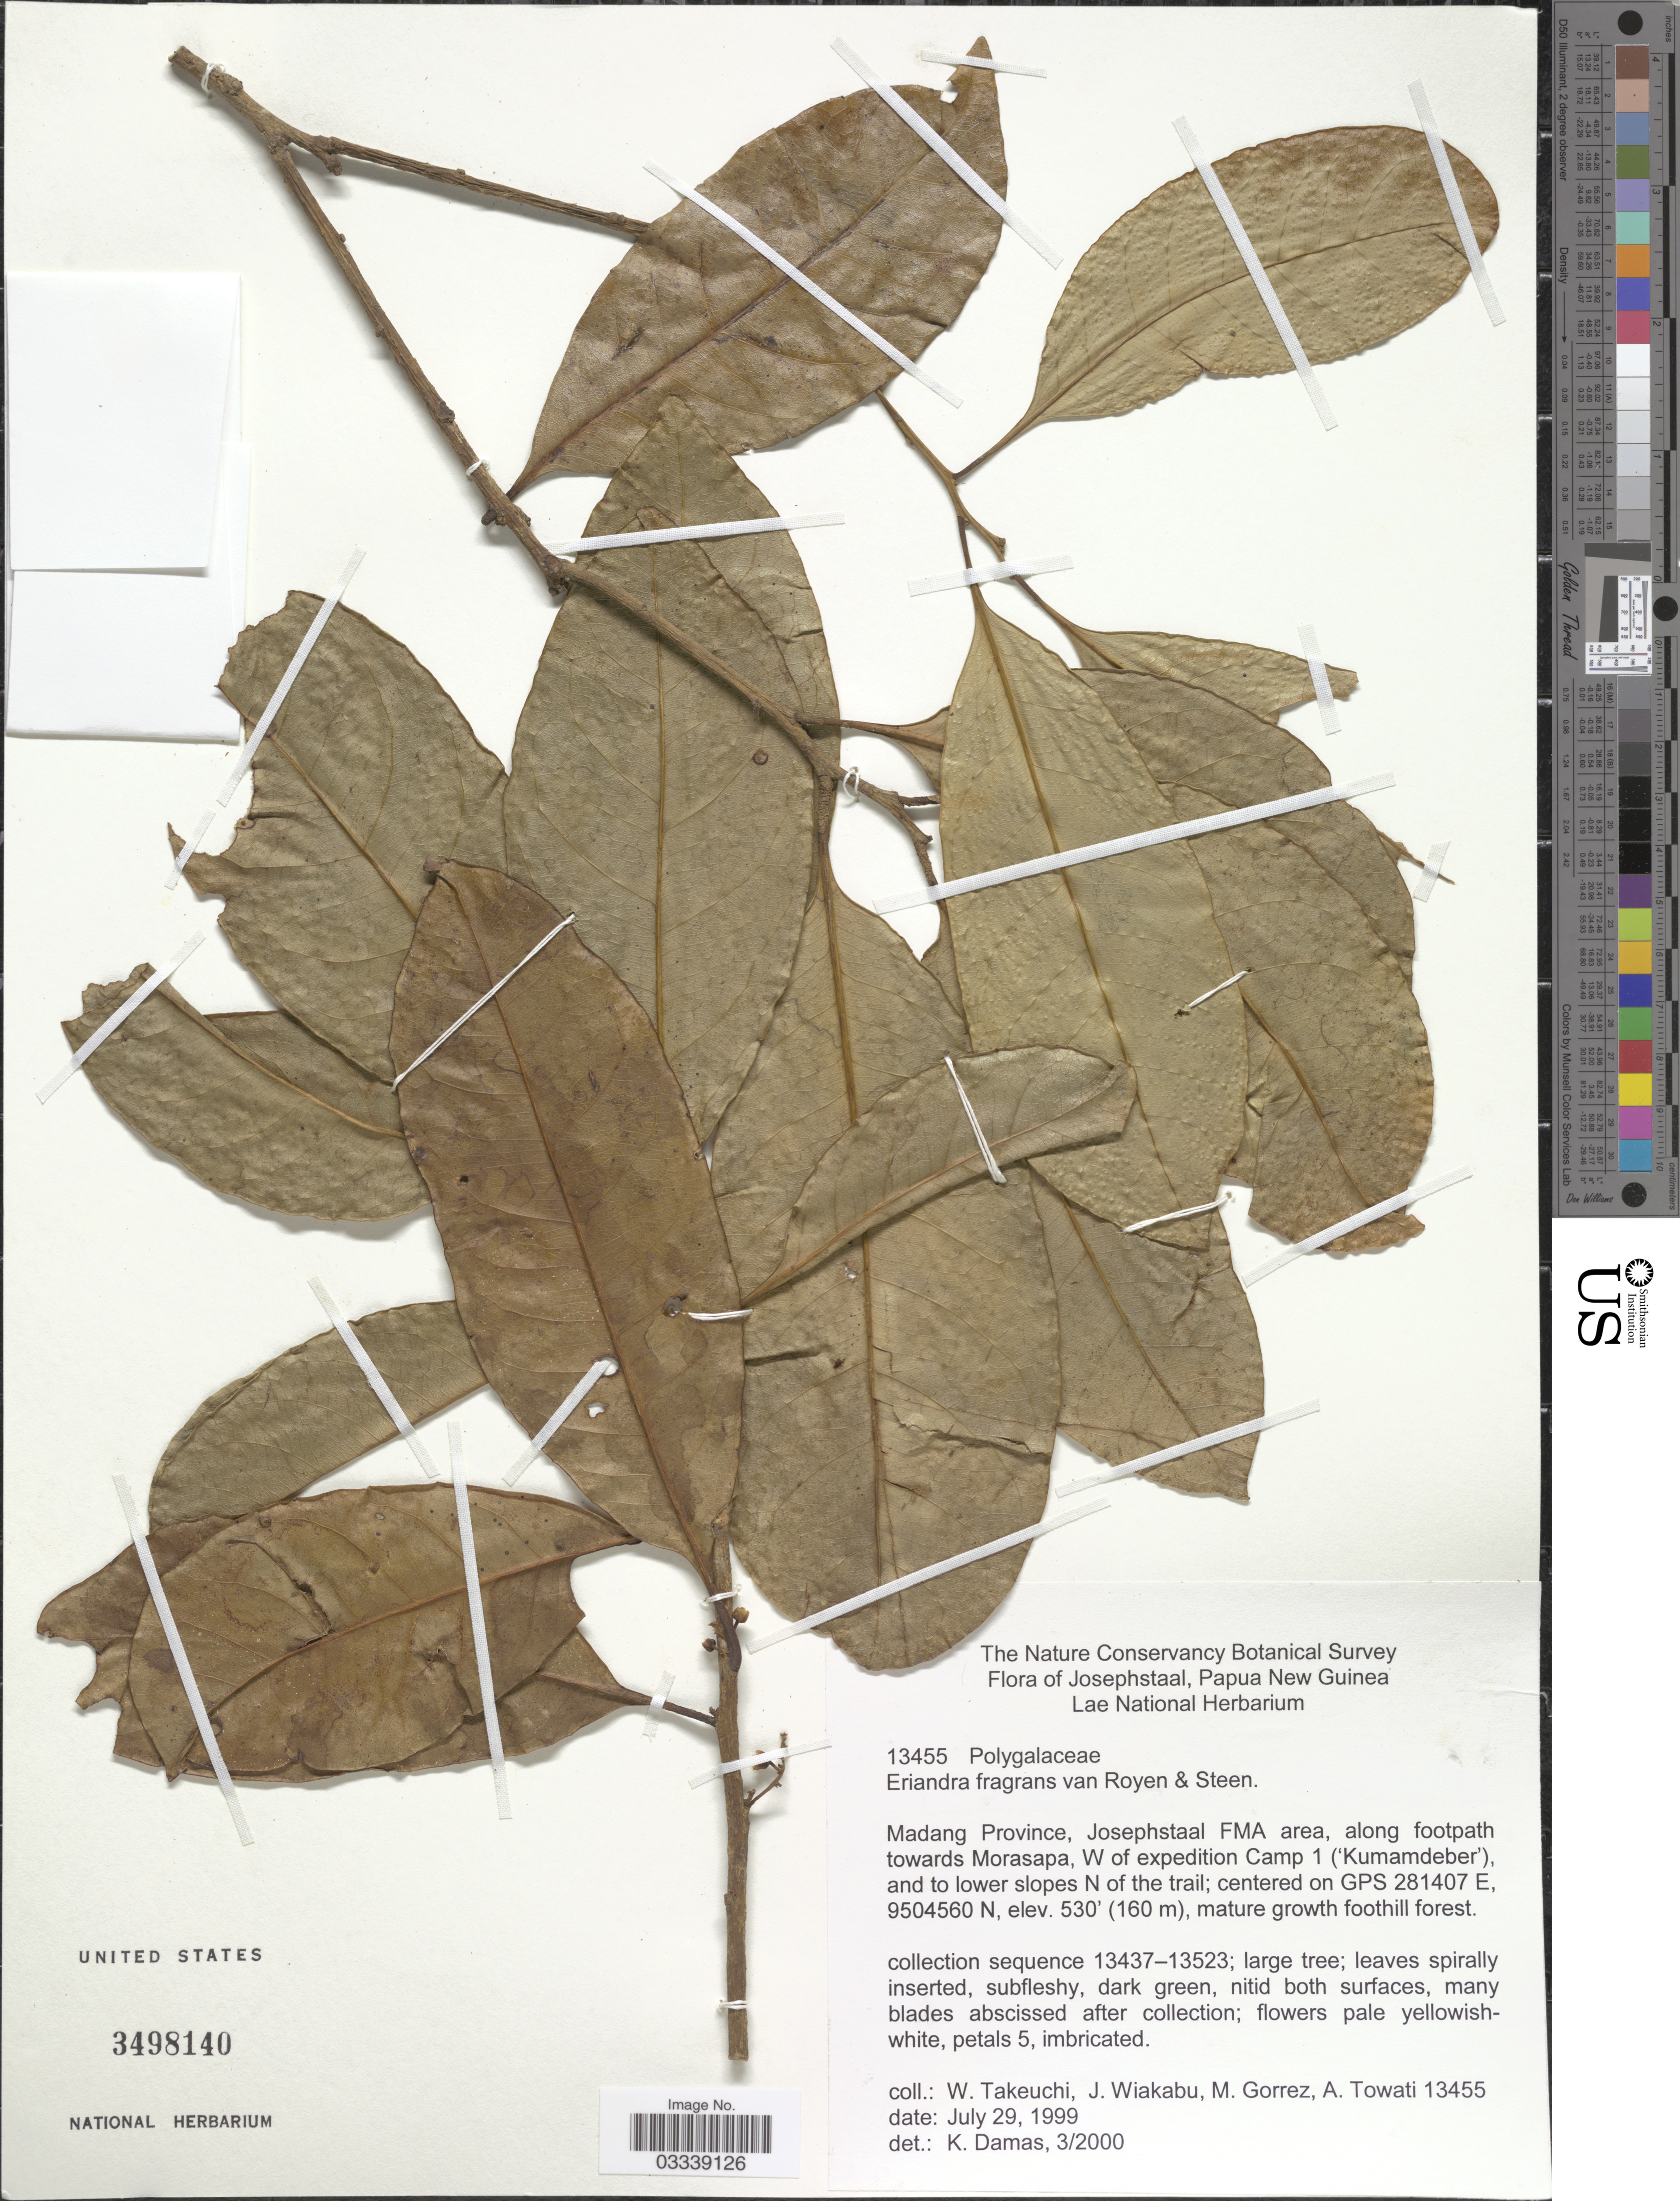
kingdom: Plantae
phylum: Tracheophyta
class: Magnoliopsida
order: Fabales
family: Polygalaceae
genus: Eriandra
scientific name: Eriandra fragrans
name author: P. Royen & Steenis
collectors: W. Takeuchi, J. Wiakabu, M. Gorrez & A. Towati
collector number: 13455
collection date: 1999-07-29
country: Papua New Guinea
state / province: Madang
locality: Josephstaal FMA area, along footpath towards Morasapa, W of expedition Camp 1 ('Kumamdeber') and to lower slopes N of the trail.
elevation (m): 162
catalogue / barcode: US 3498140